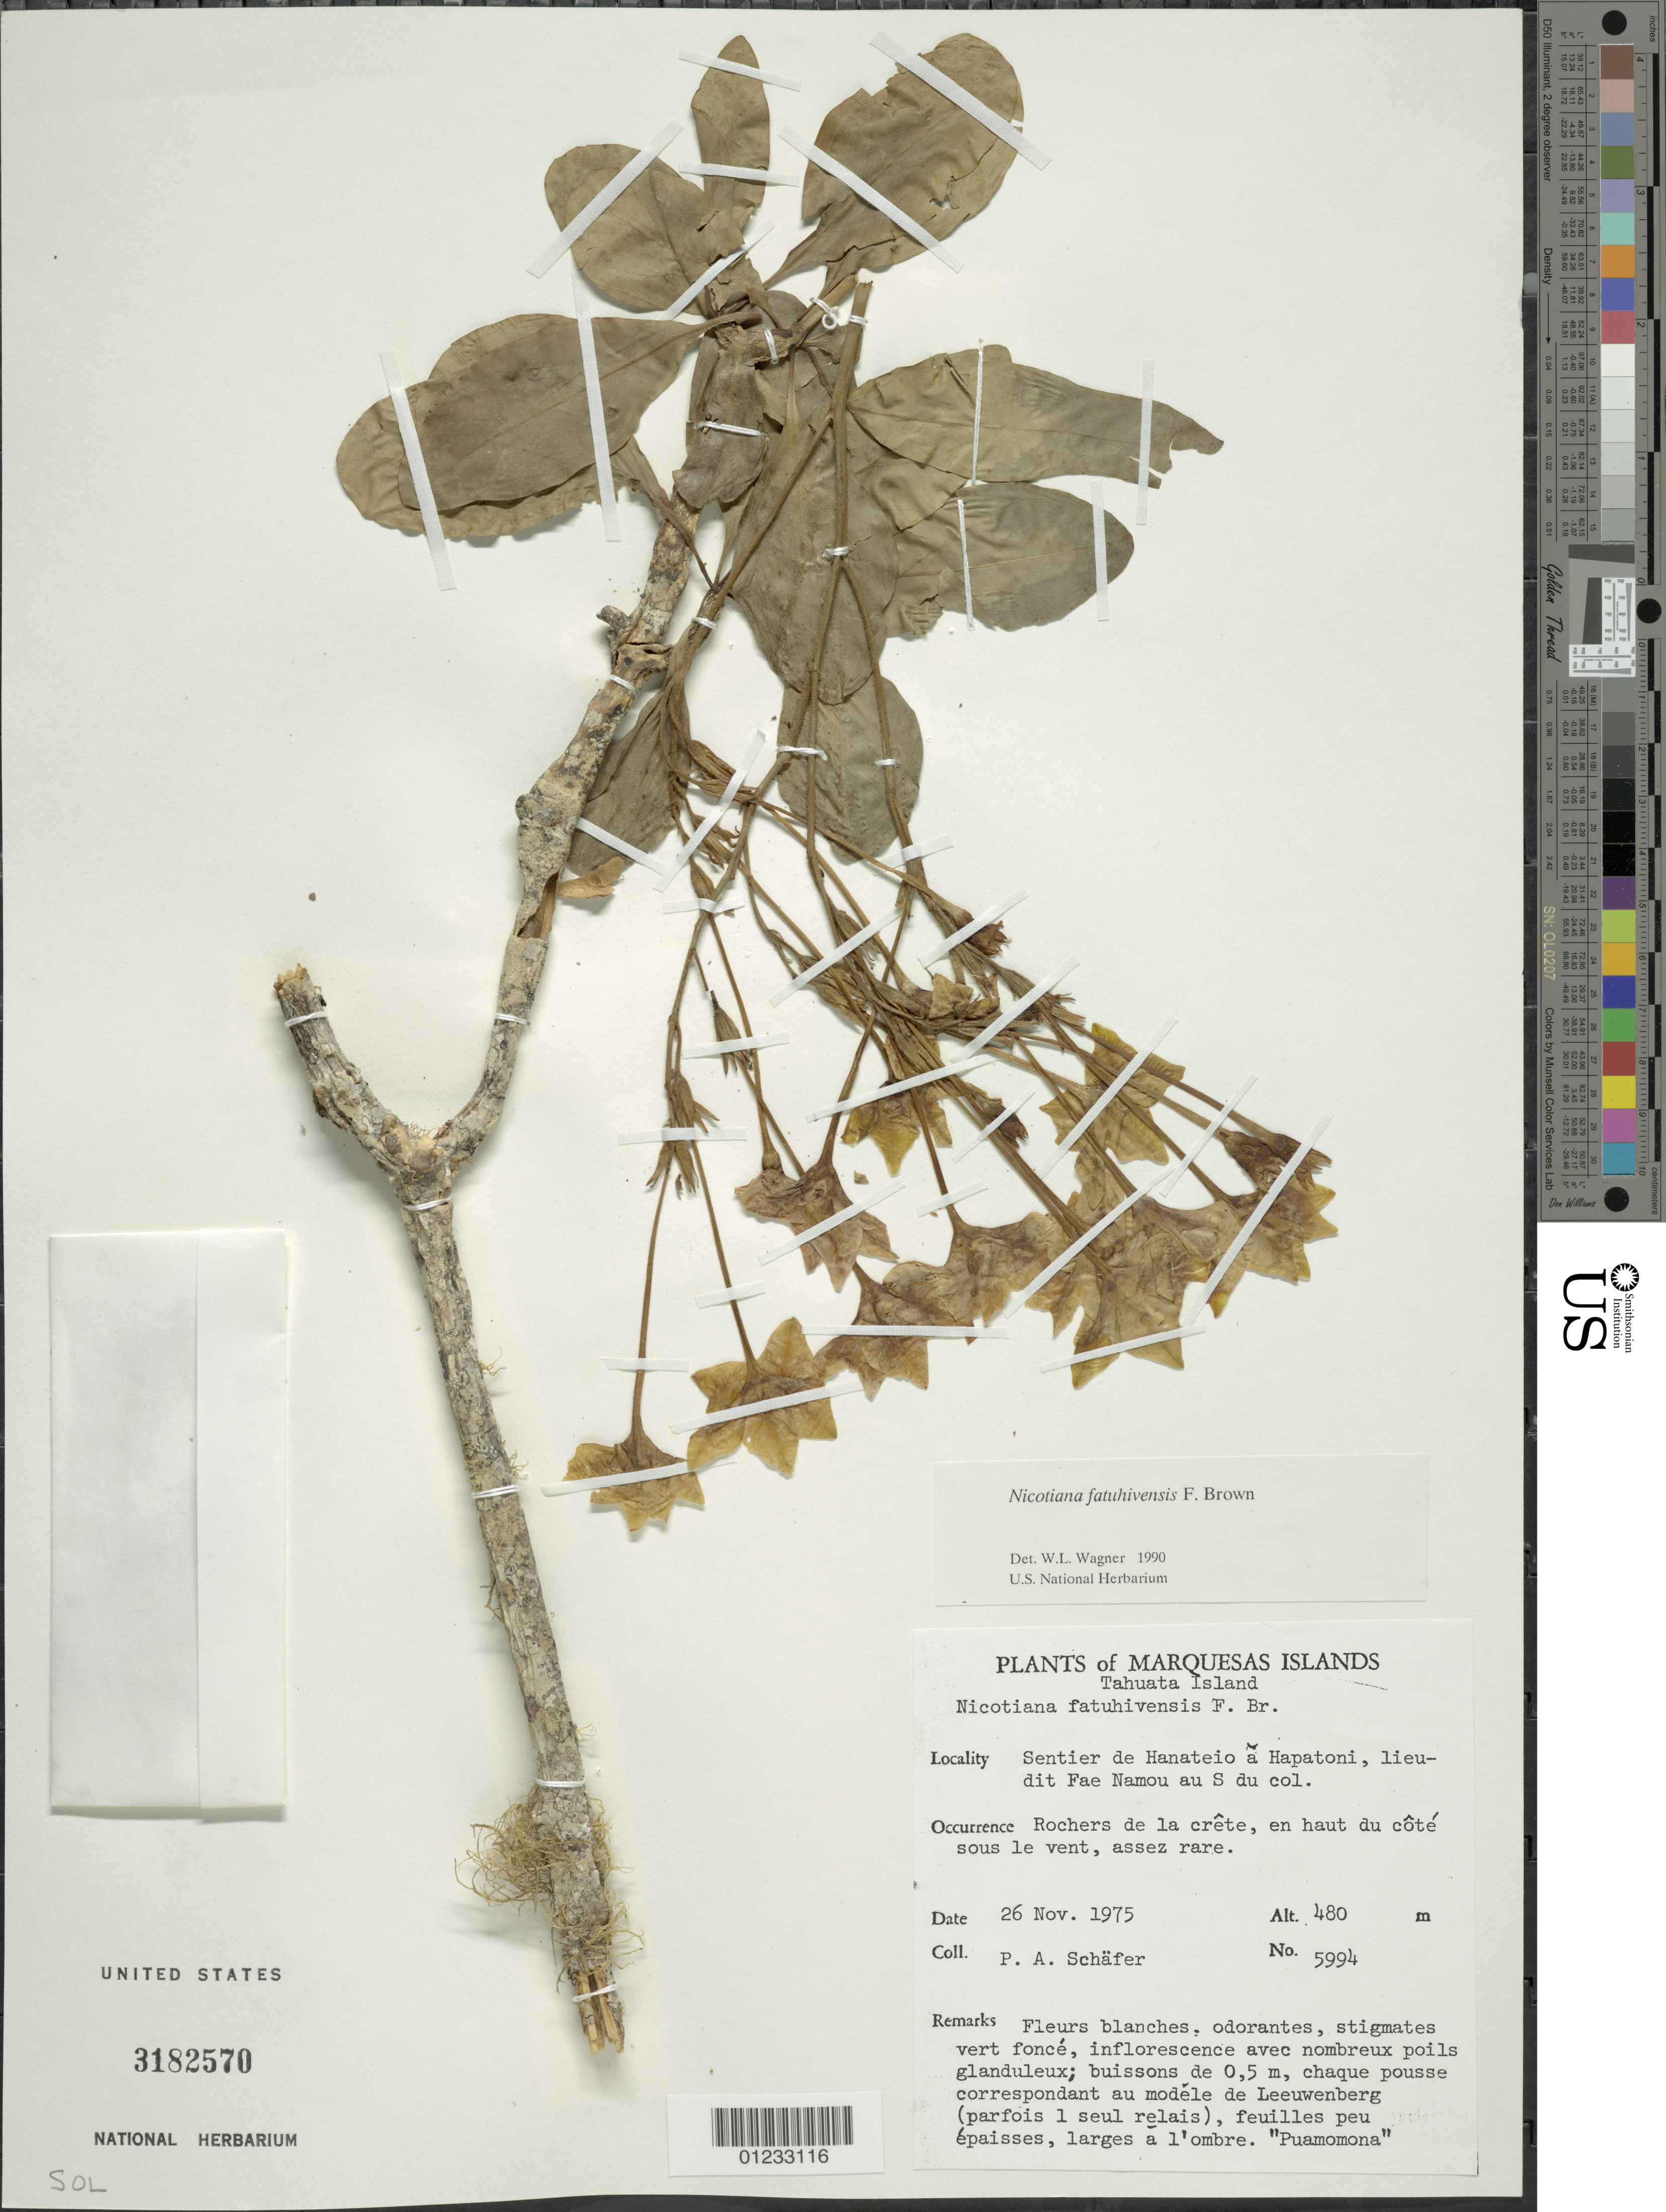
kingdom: Plantae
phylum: Tracheophyta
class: Magnoliopsida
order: Solanales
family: Solanaceae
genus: Nicotiana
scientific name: Nicotiana fatuhivensis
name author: F. Br.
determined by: Wagner, W. L., (BOT), Smithsonian Institution - National Museum of Natural History (UNITED STATES)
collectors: P. A. Schäfer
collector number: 5994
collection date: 1975-11-26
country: French Polynesia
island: Tahuata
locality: Sentier de Hanateio à Hapatoni, lieu-dit Fae Namou au S du col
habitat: Rochers de la crête, en haut du côté sous le vent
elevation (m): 480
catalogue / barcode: US 3182570